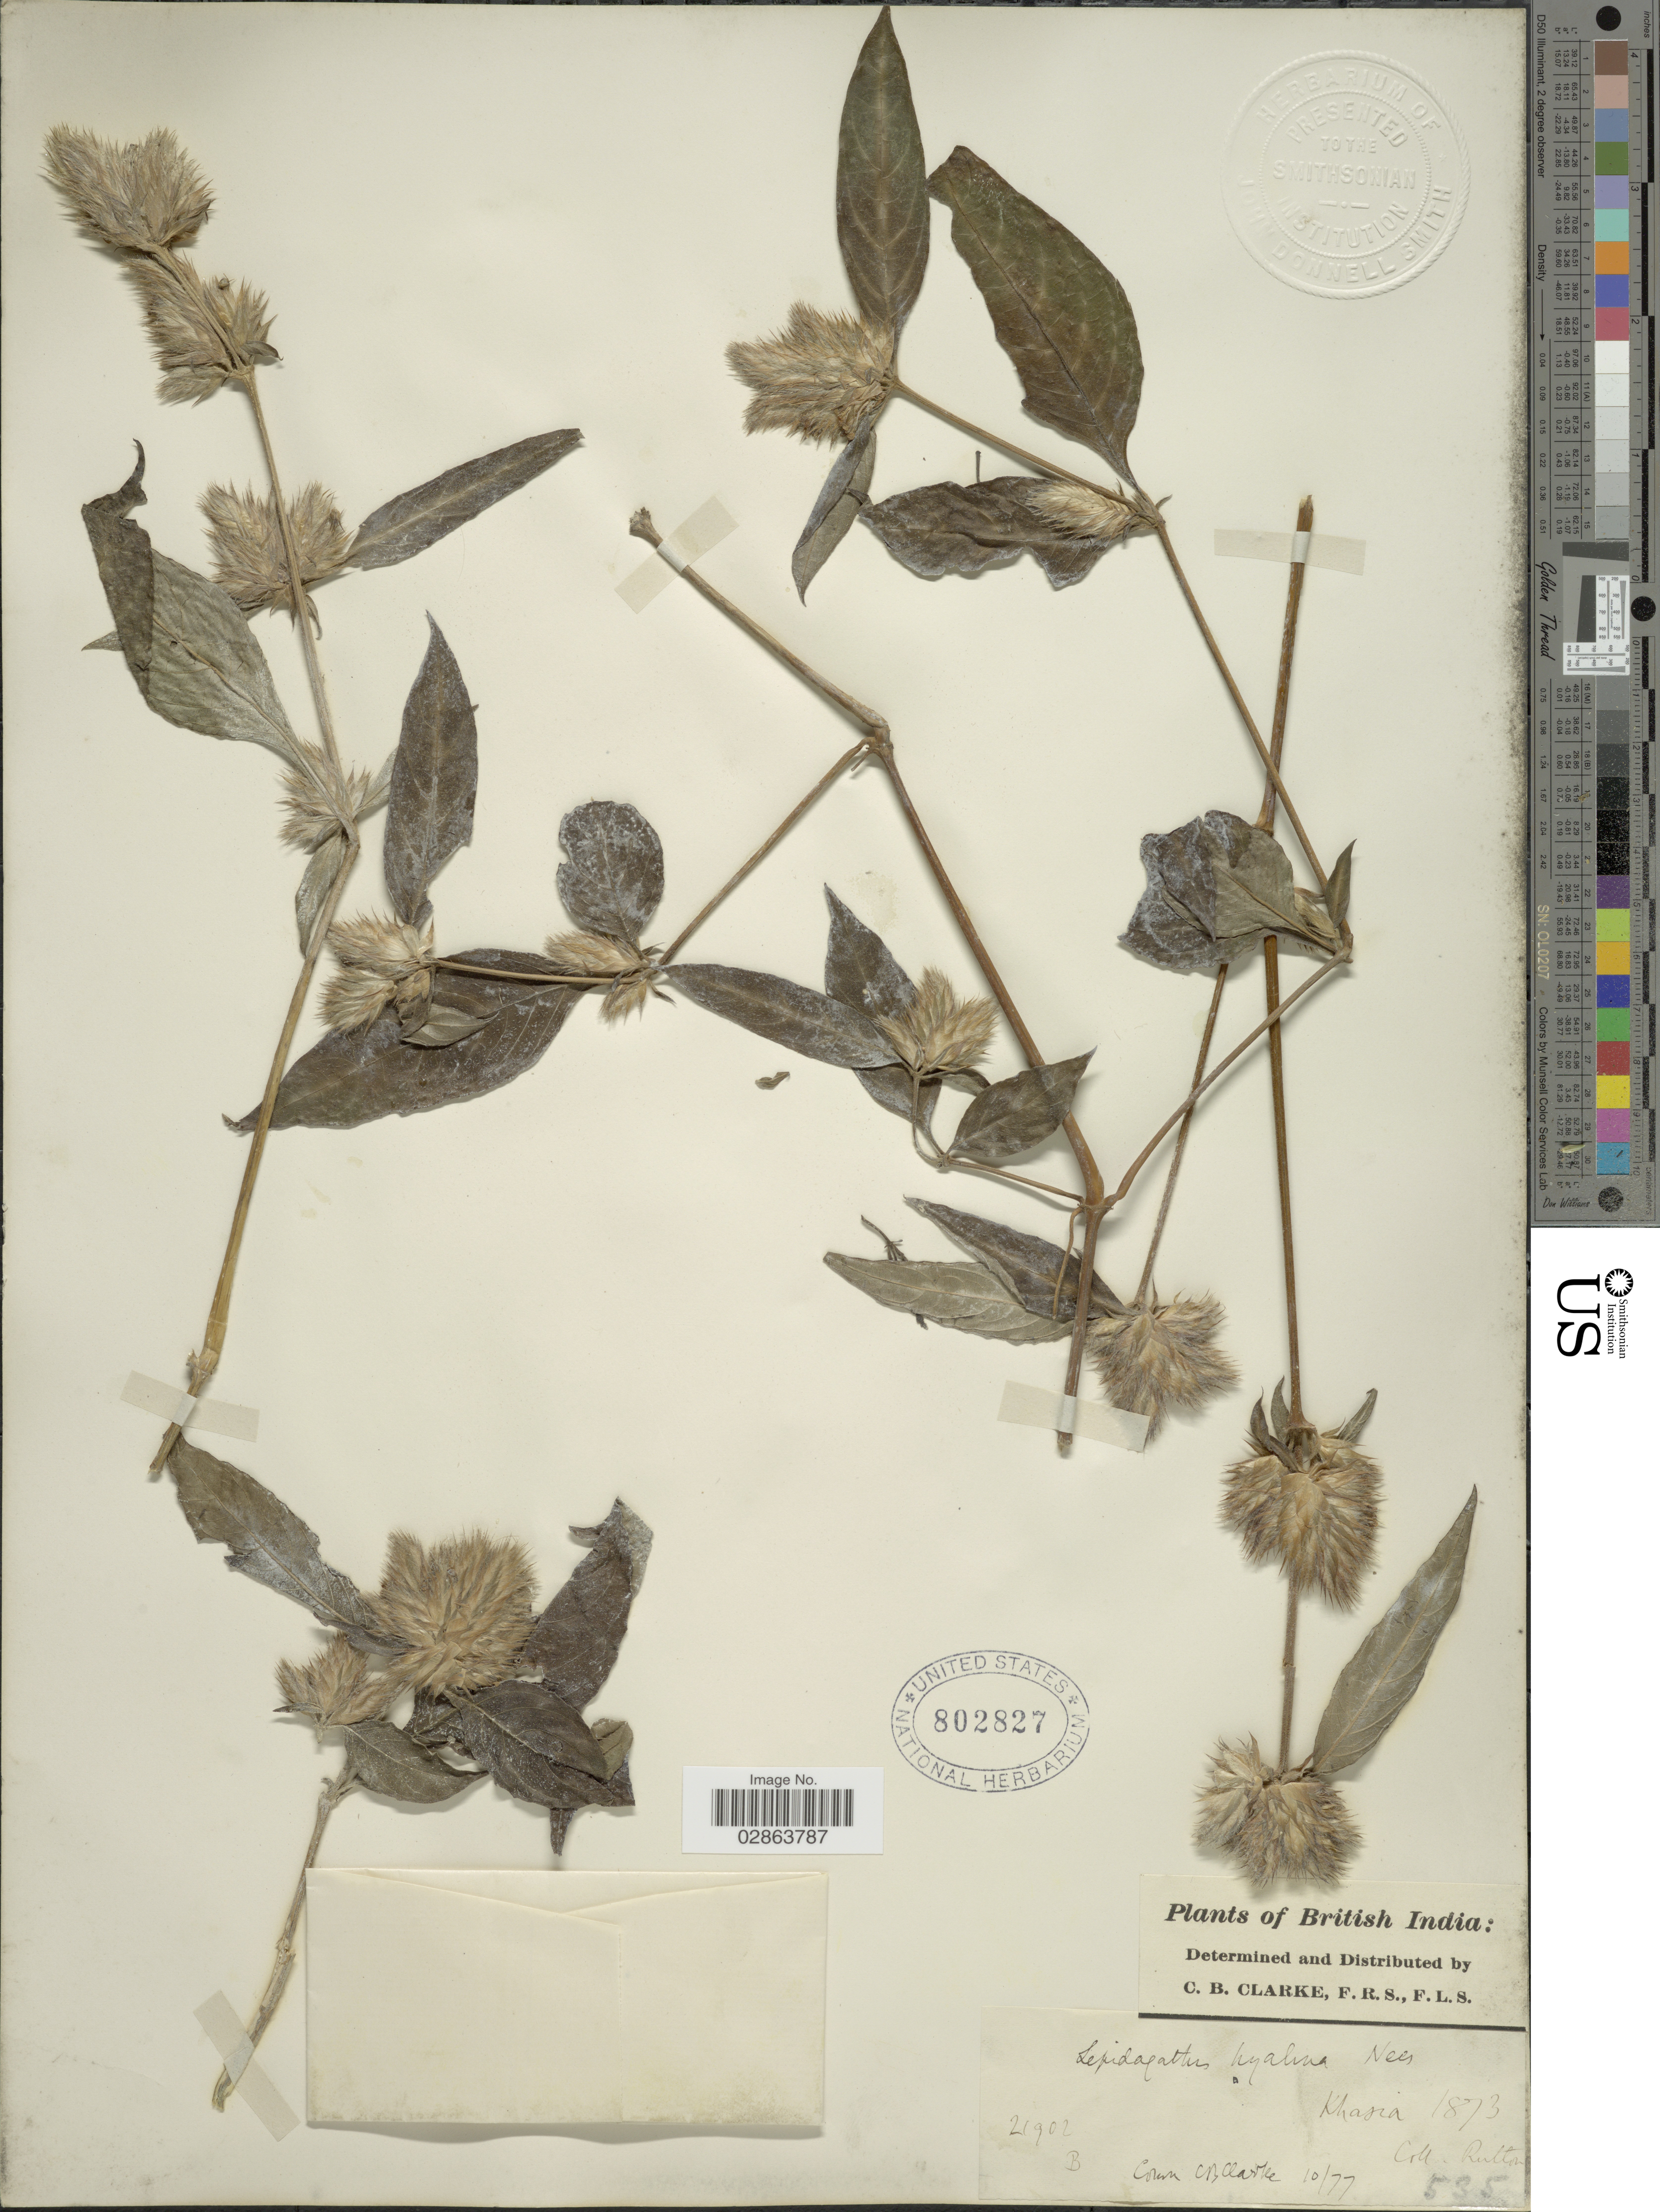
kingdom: Plantae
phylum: Tracheophyta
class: Magnoliopsida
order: Lamiales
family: Acanthaceae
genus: Lepidagathis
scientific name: Lepidagathis incurva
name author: Buch.-Ham. ex D. Don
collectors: Rulton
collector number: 21902B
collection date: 1873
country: India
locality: British India, Khasia.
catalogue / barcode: US 802827